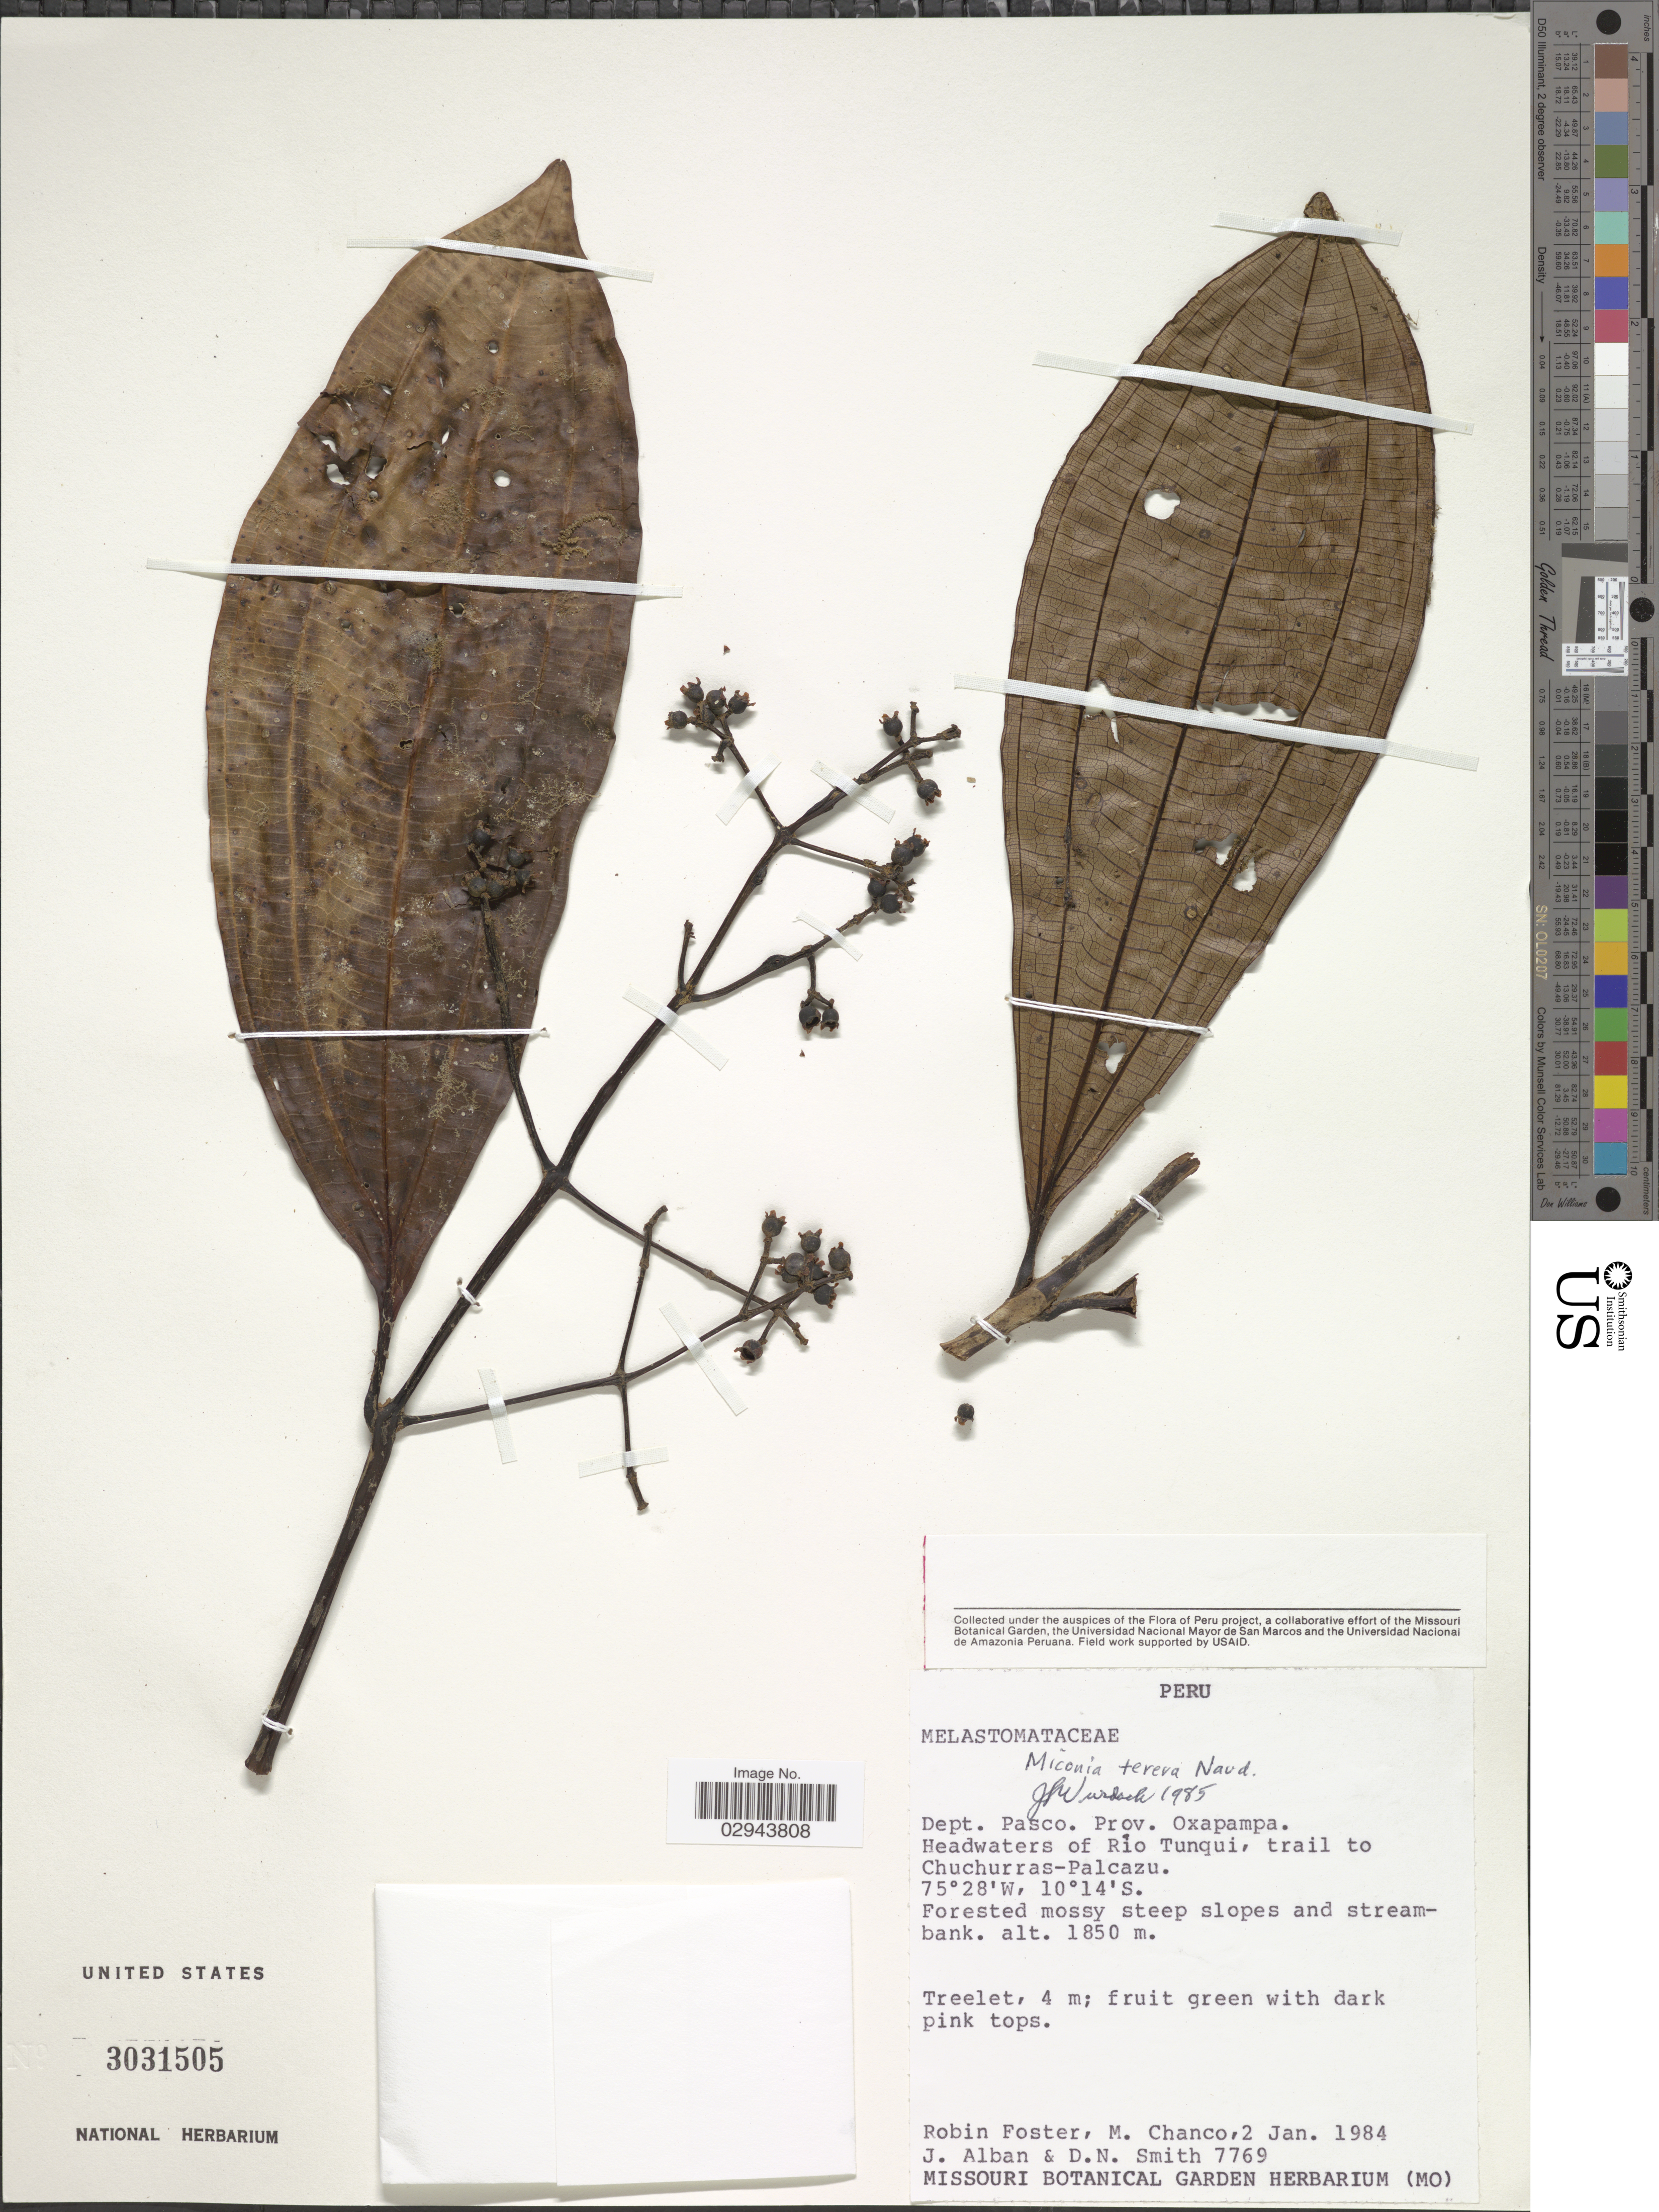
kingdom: Plantae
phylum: Tracheophyta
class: Magnoliopsida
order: Myrtales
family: Melastomataceae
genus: Miconia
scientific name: Miconia terera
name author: Naudin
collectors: R. B. Foster, M. Chanco, J. Alban & D. Smith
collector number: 7769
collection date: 1984-01-02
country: Peru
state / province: Pasco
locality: Dept. Pasco. Prov. Oxapampa. Headwaters of Río Tunqui, trail to Chuchurras-Palcazu.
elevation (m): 1850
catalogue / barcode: US 3031505